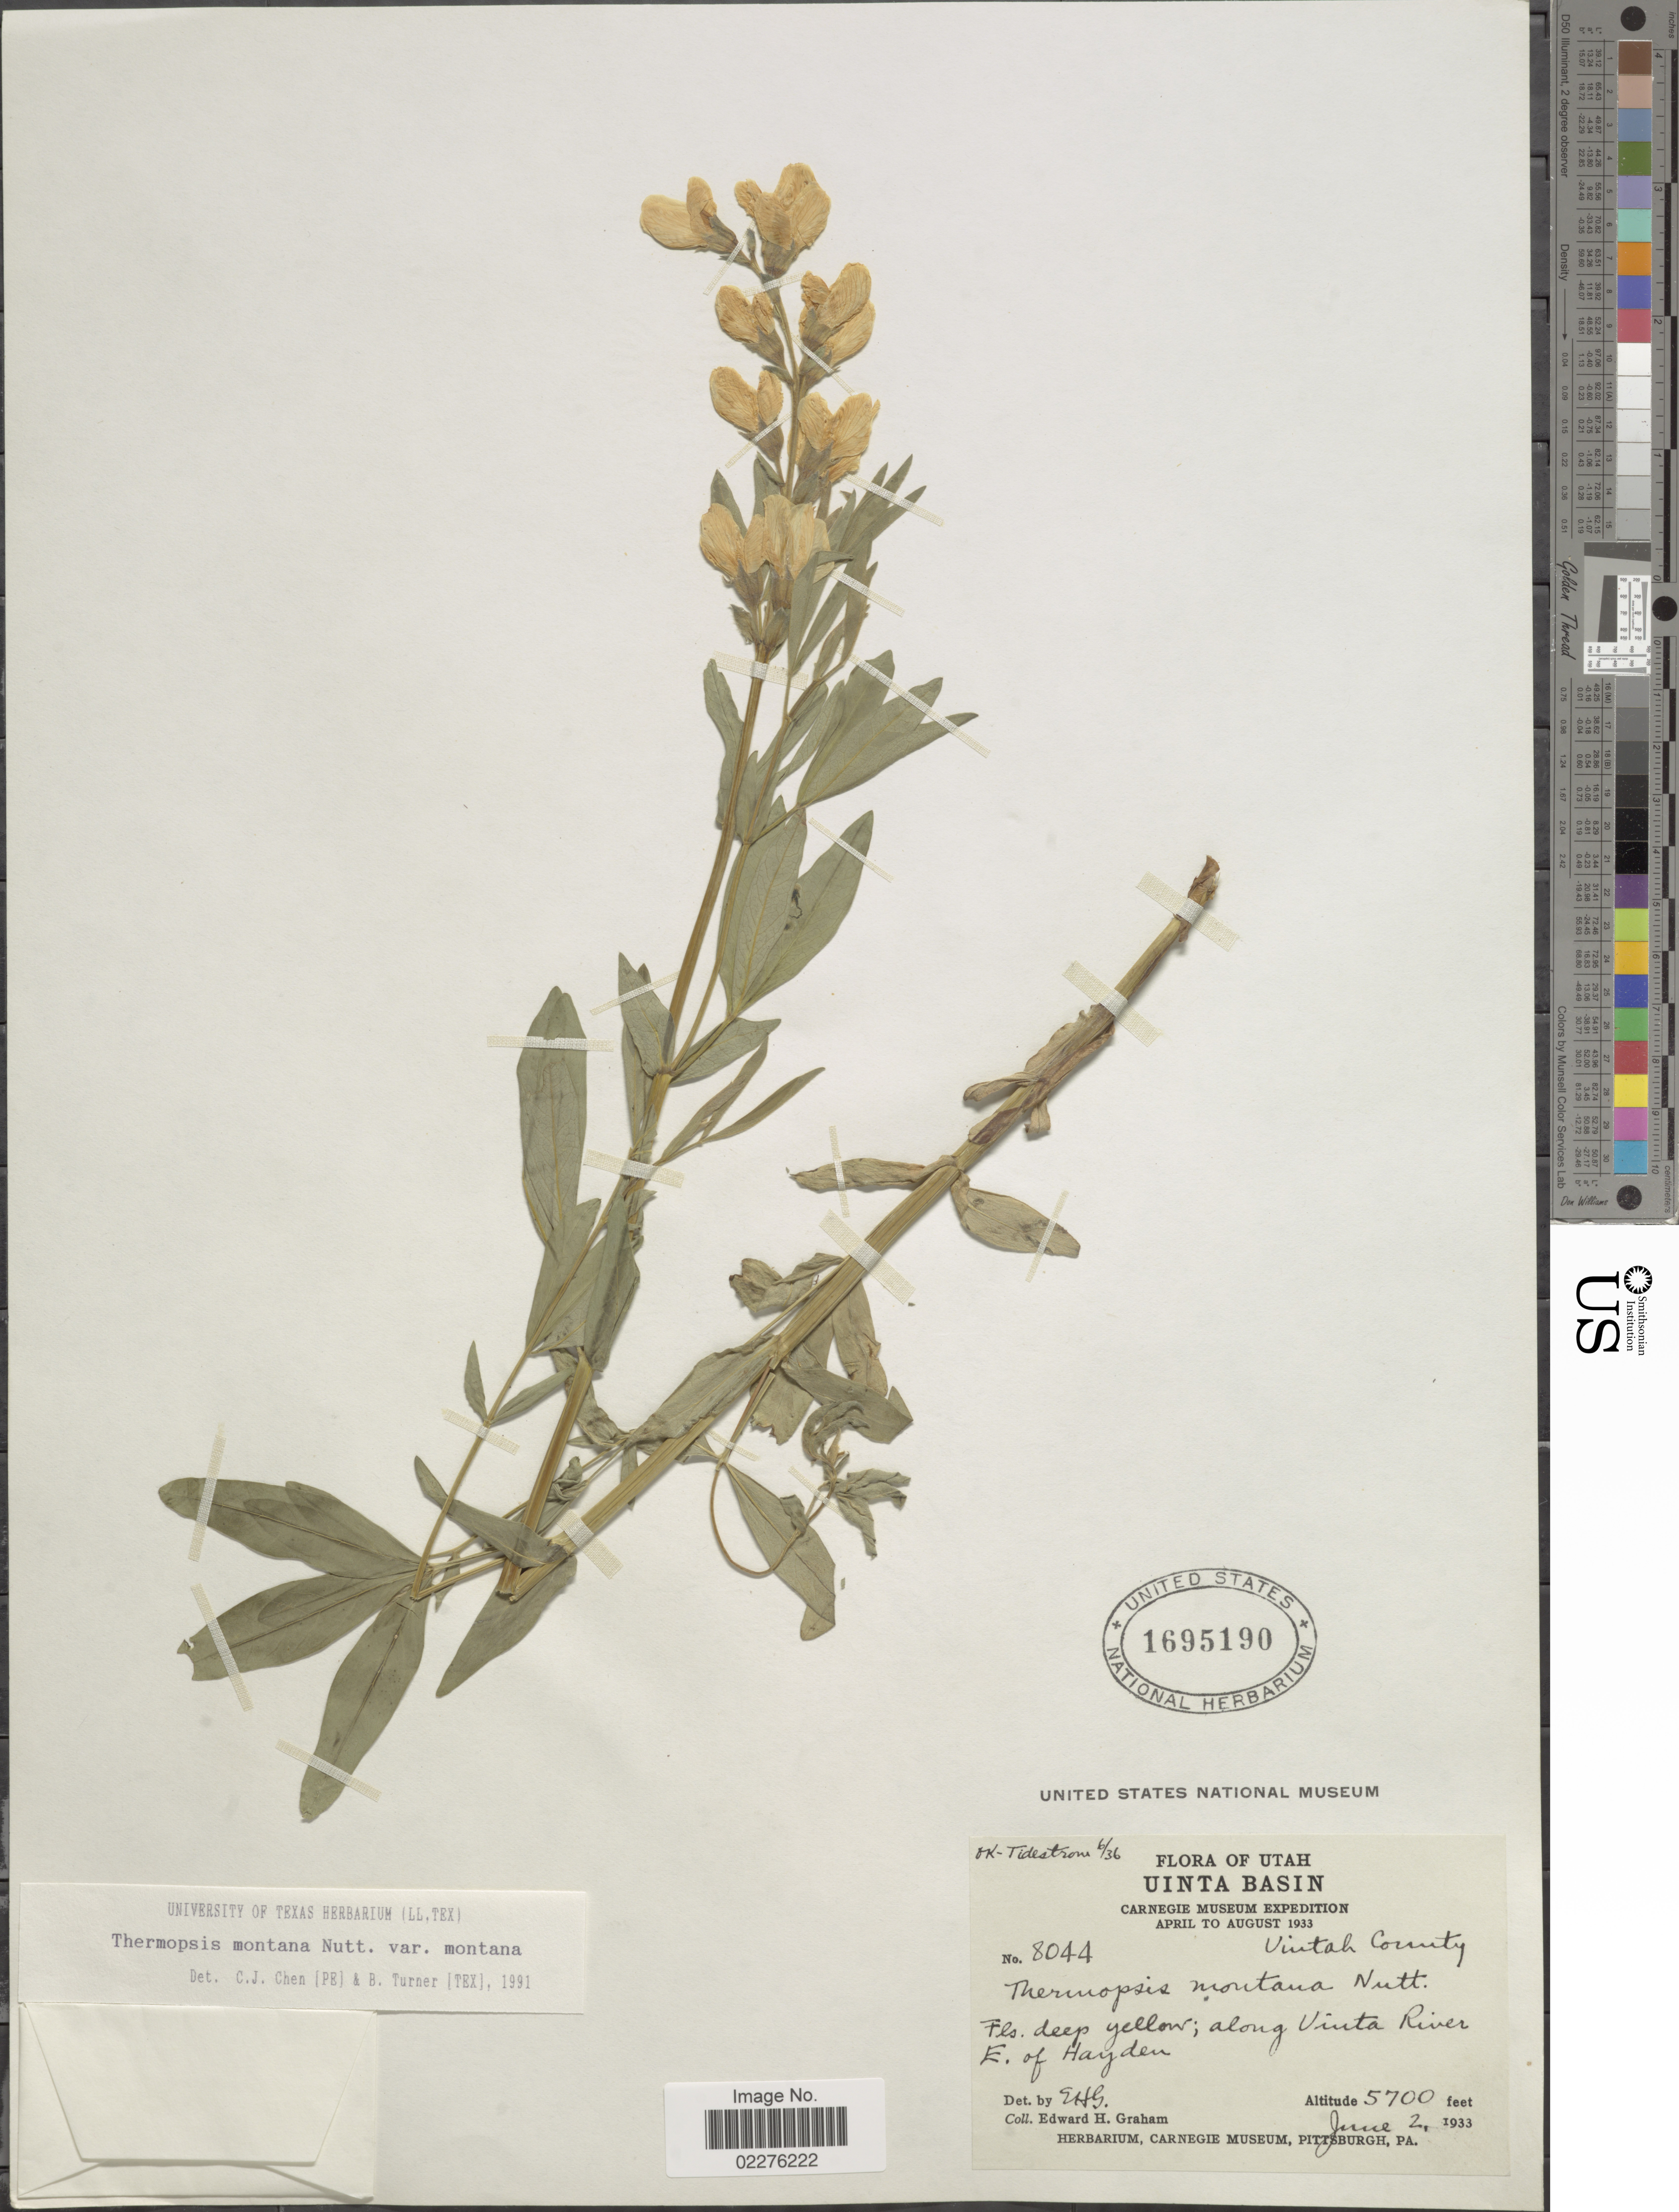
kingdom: Plantae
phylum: Tracheophyta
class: Magnoliopsida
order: Fabales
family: Fabaceae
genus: Thermopsis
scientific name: Thermopsis montana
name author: Nutt.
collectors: E. H. Graham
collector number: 8044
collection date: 1933-06-02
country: United States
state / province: Utah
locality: Uinta Basin, Uintah County; along Uinta River E of Hayden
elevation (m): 1737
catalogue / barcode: US 1695190